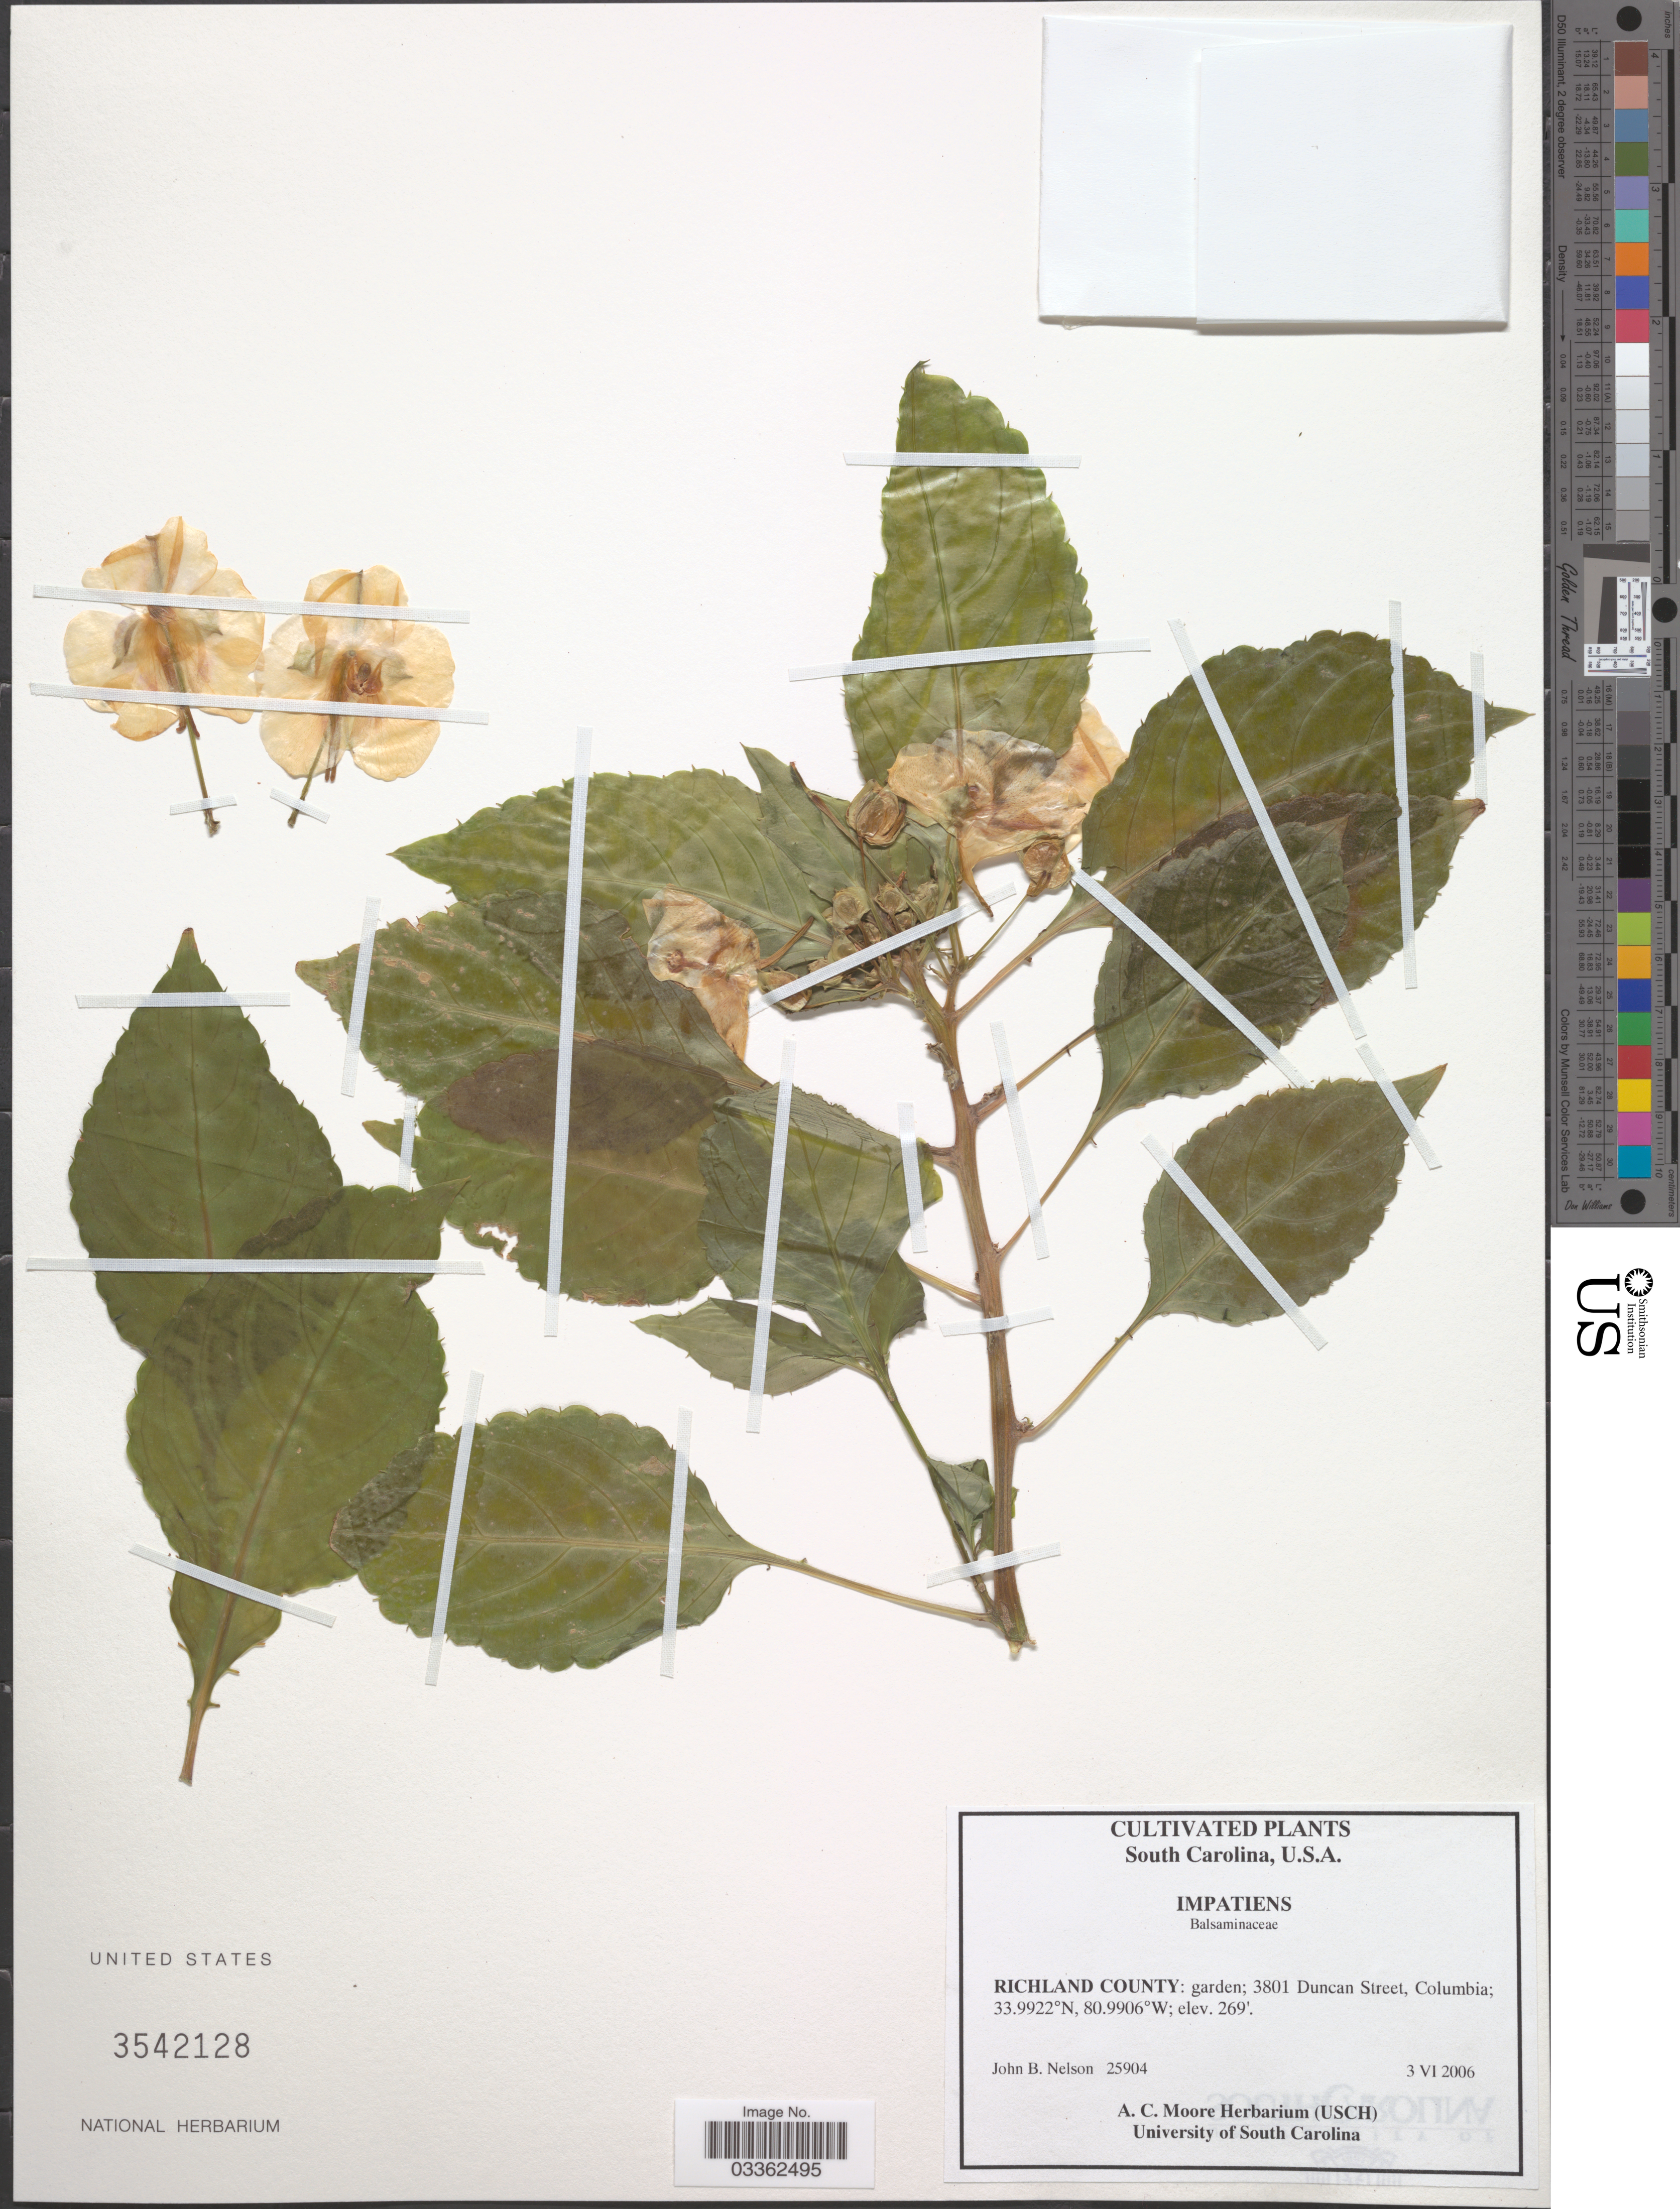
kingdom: Plantae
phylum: Tracheophyta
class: Magnoliopsida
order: Ericales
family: Balsaminaceae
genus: Impatiens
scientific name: Impatiens sp.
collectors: J. B. Nelson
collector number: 25904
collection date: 2006-06-03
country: United States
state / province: South Carolina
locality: Richland County: garden; 3801 Duncan Street, Columbia.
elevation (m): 82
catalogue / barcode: US 3542128